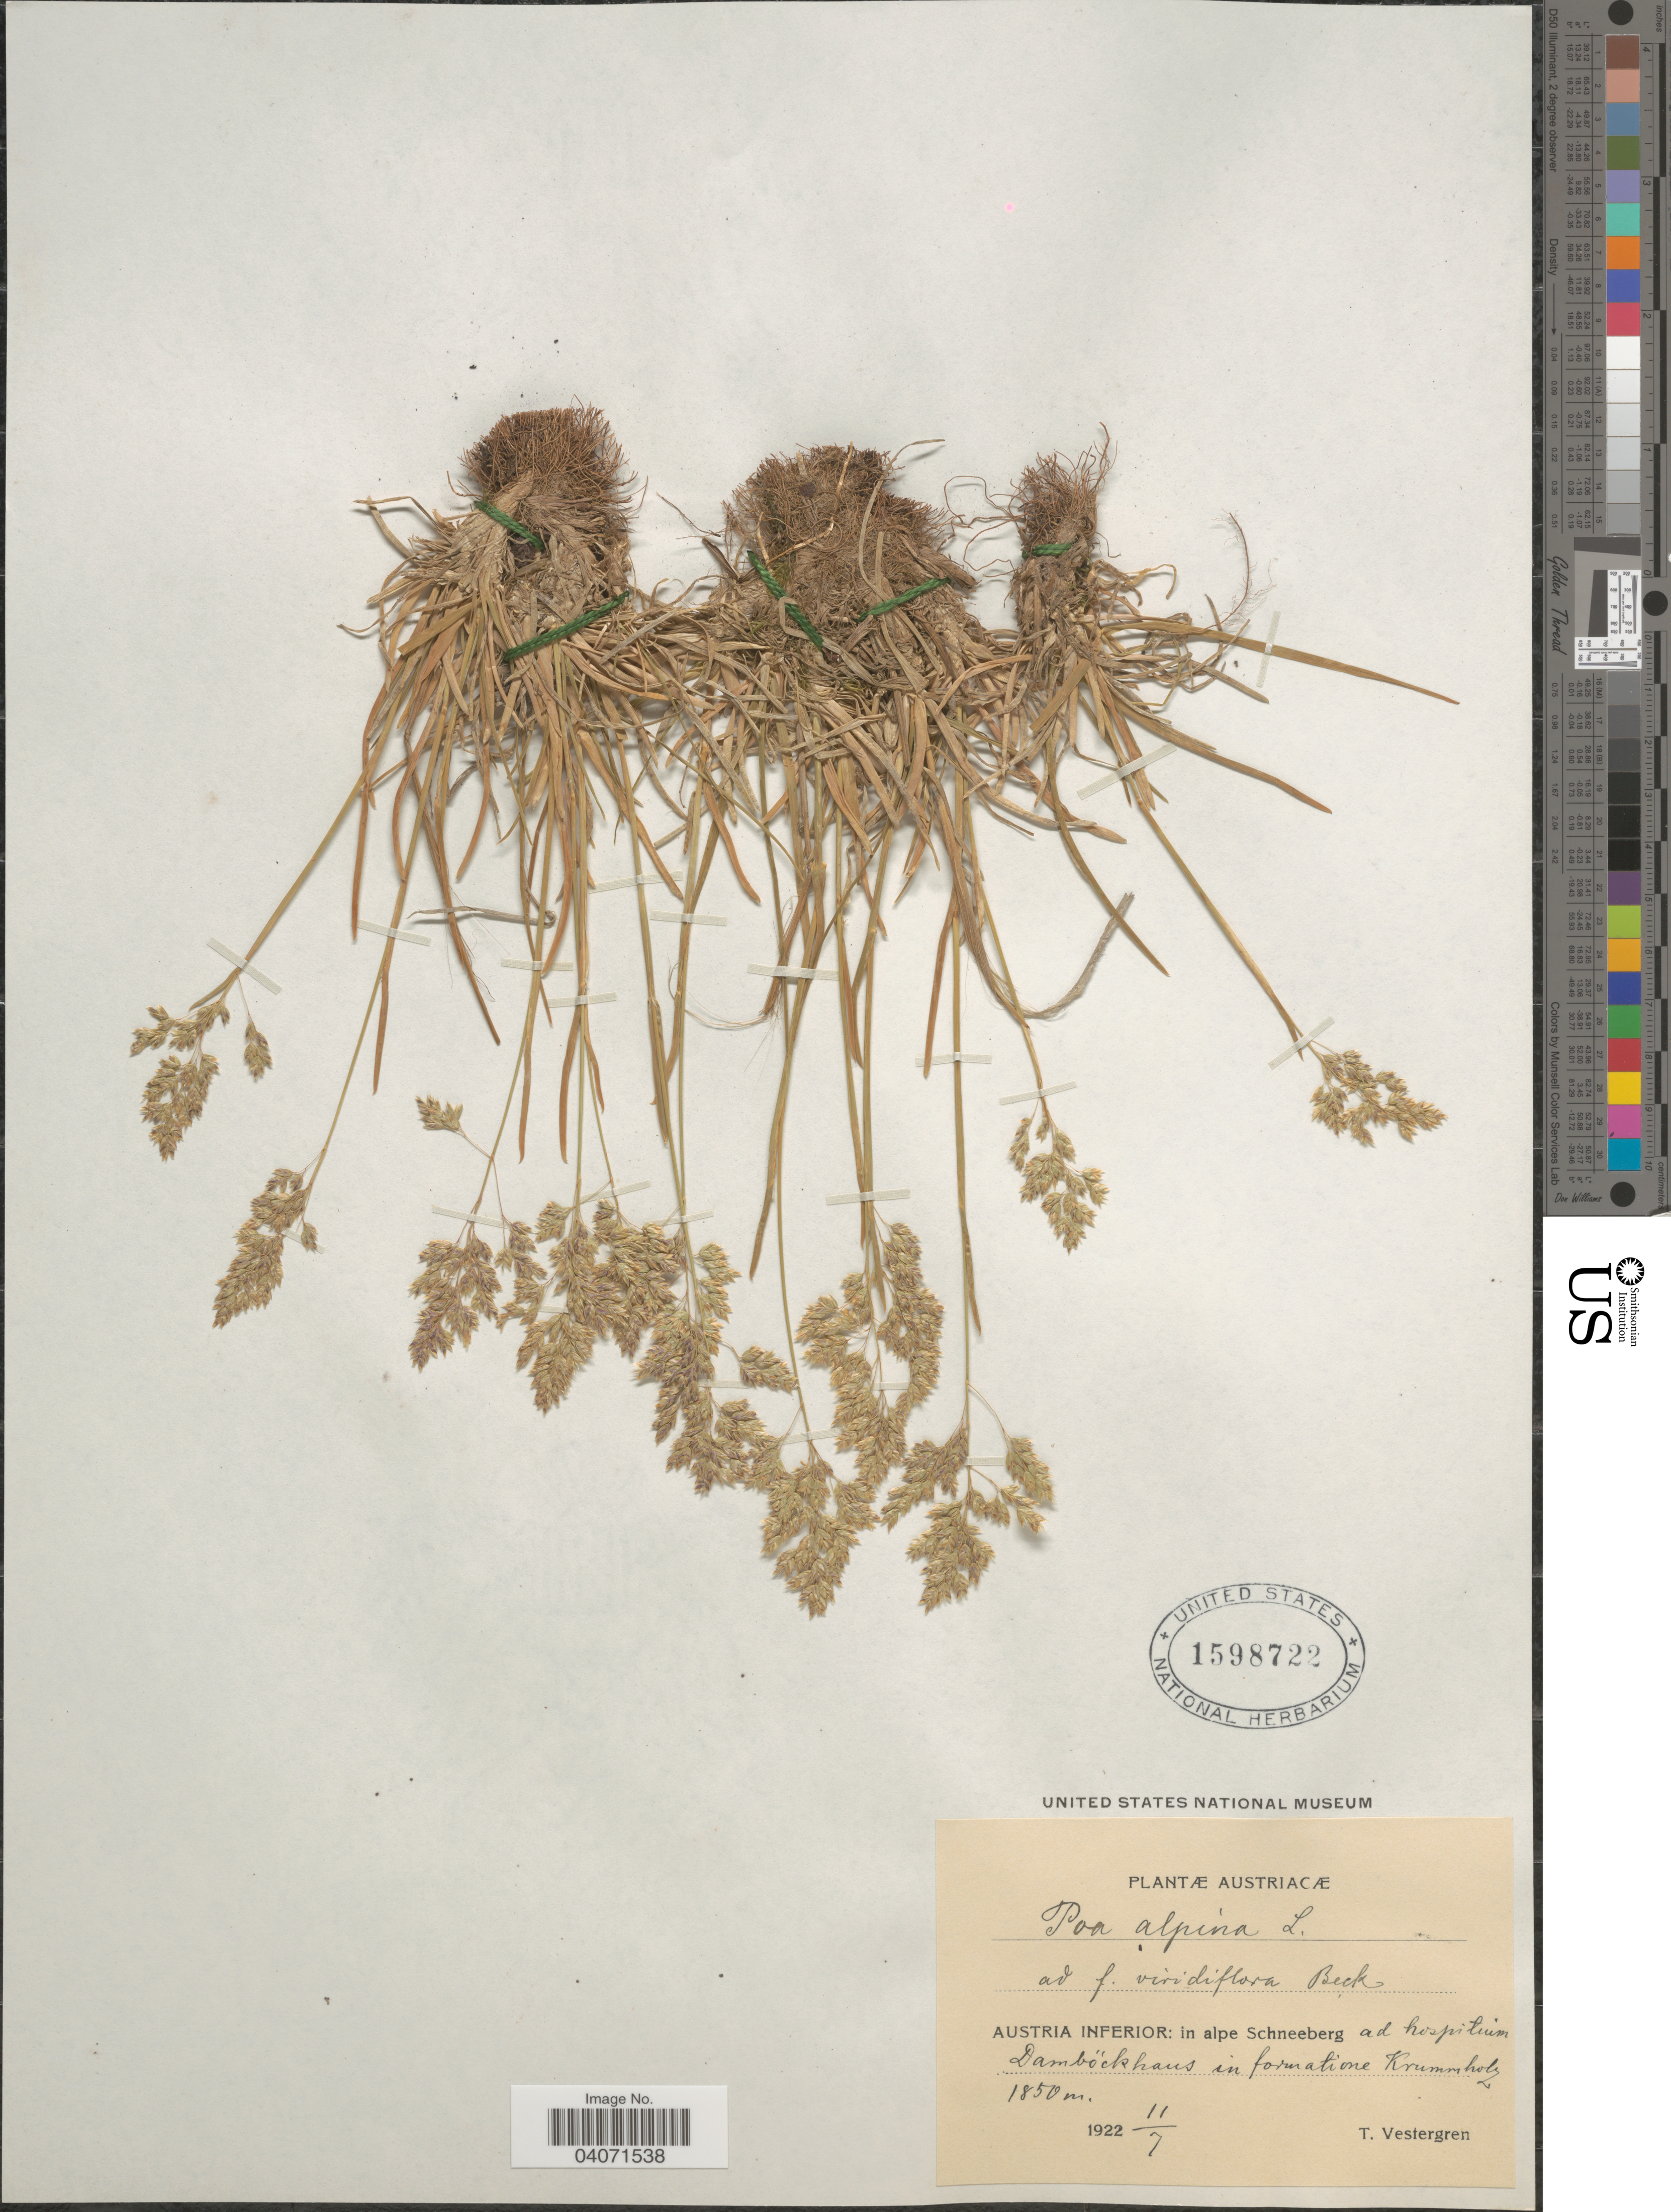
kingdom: Plantae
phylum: Tracheophyta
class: Liliopsida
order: Poales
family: Poaceae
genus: Poa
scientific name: Poa alpina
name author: L.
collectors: T. Vestergren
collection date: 1922-07-11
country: Austria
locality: Austria Inferior: in alpe Schneeberg ad hospitium Damböckhaus in formatione Krummholz.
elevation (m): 1850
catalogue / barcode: US 1598722